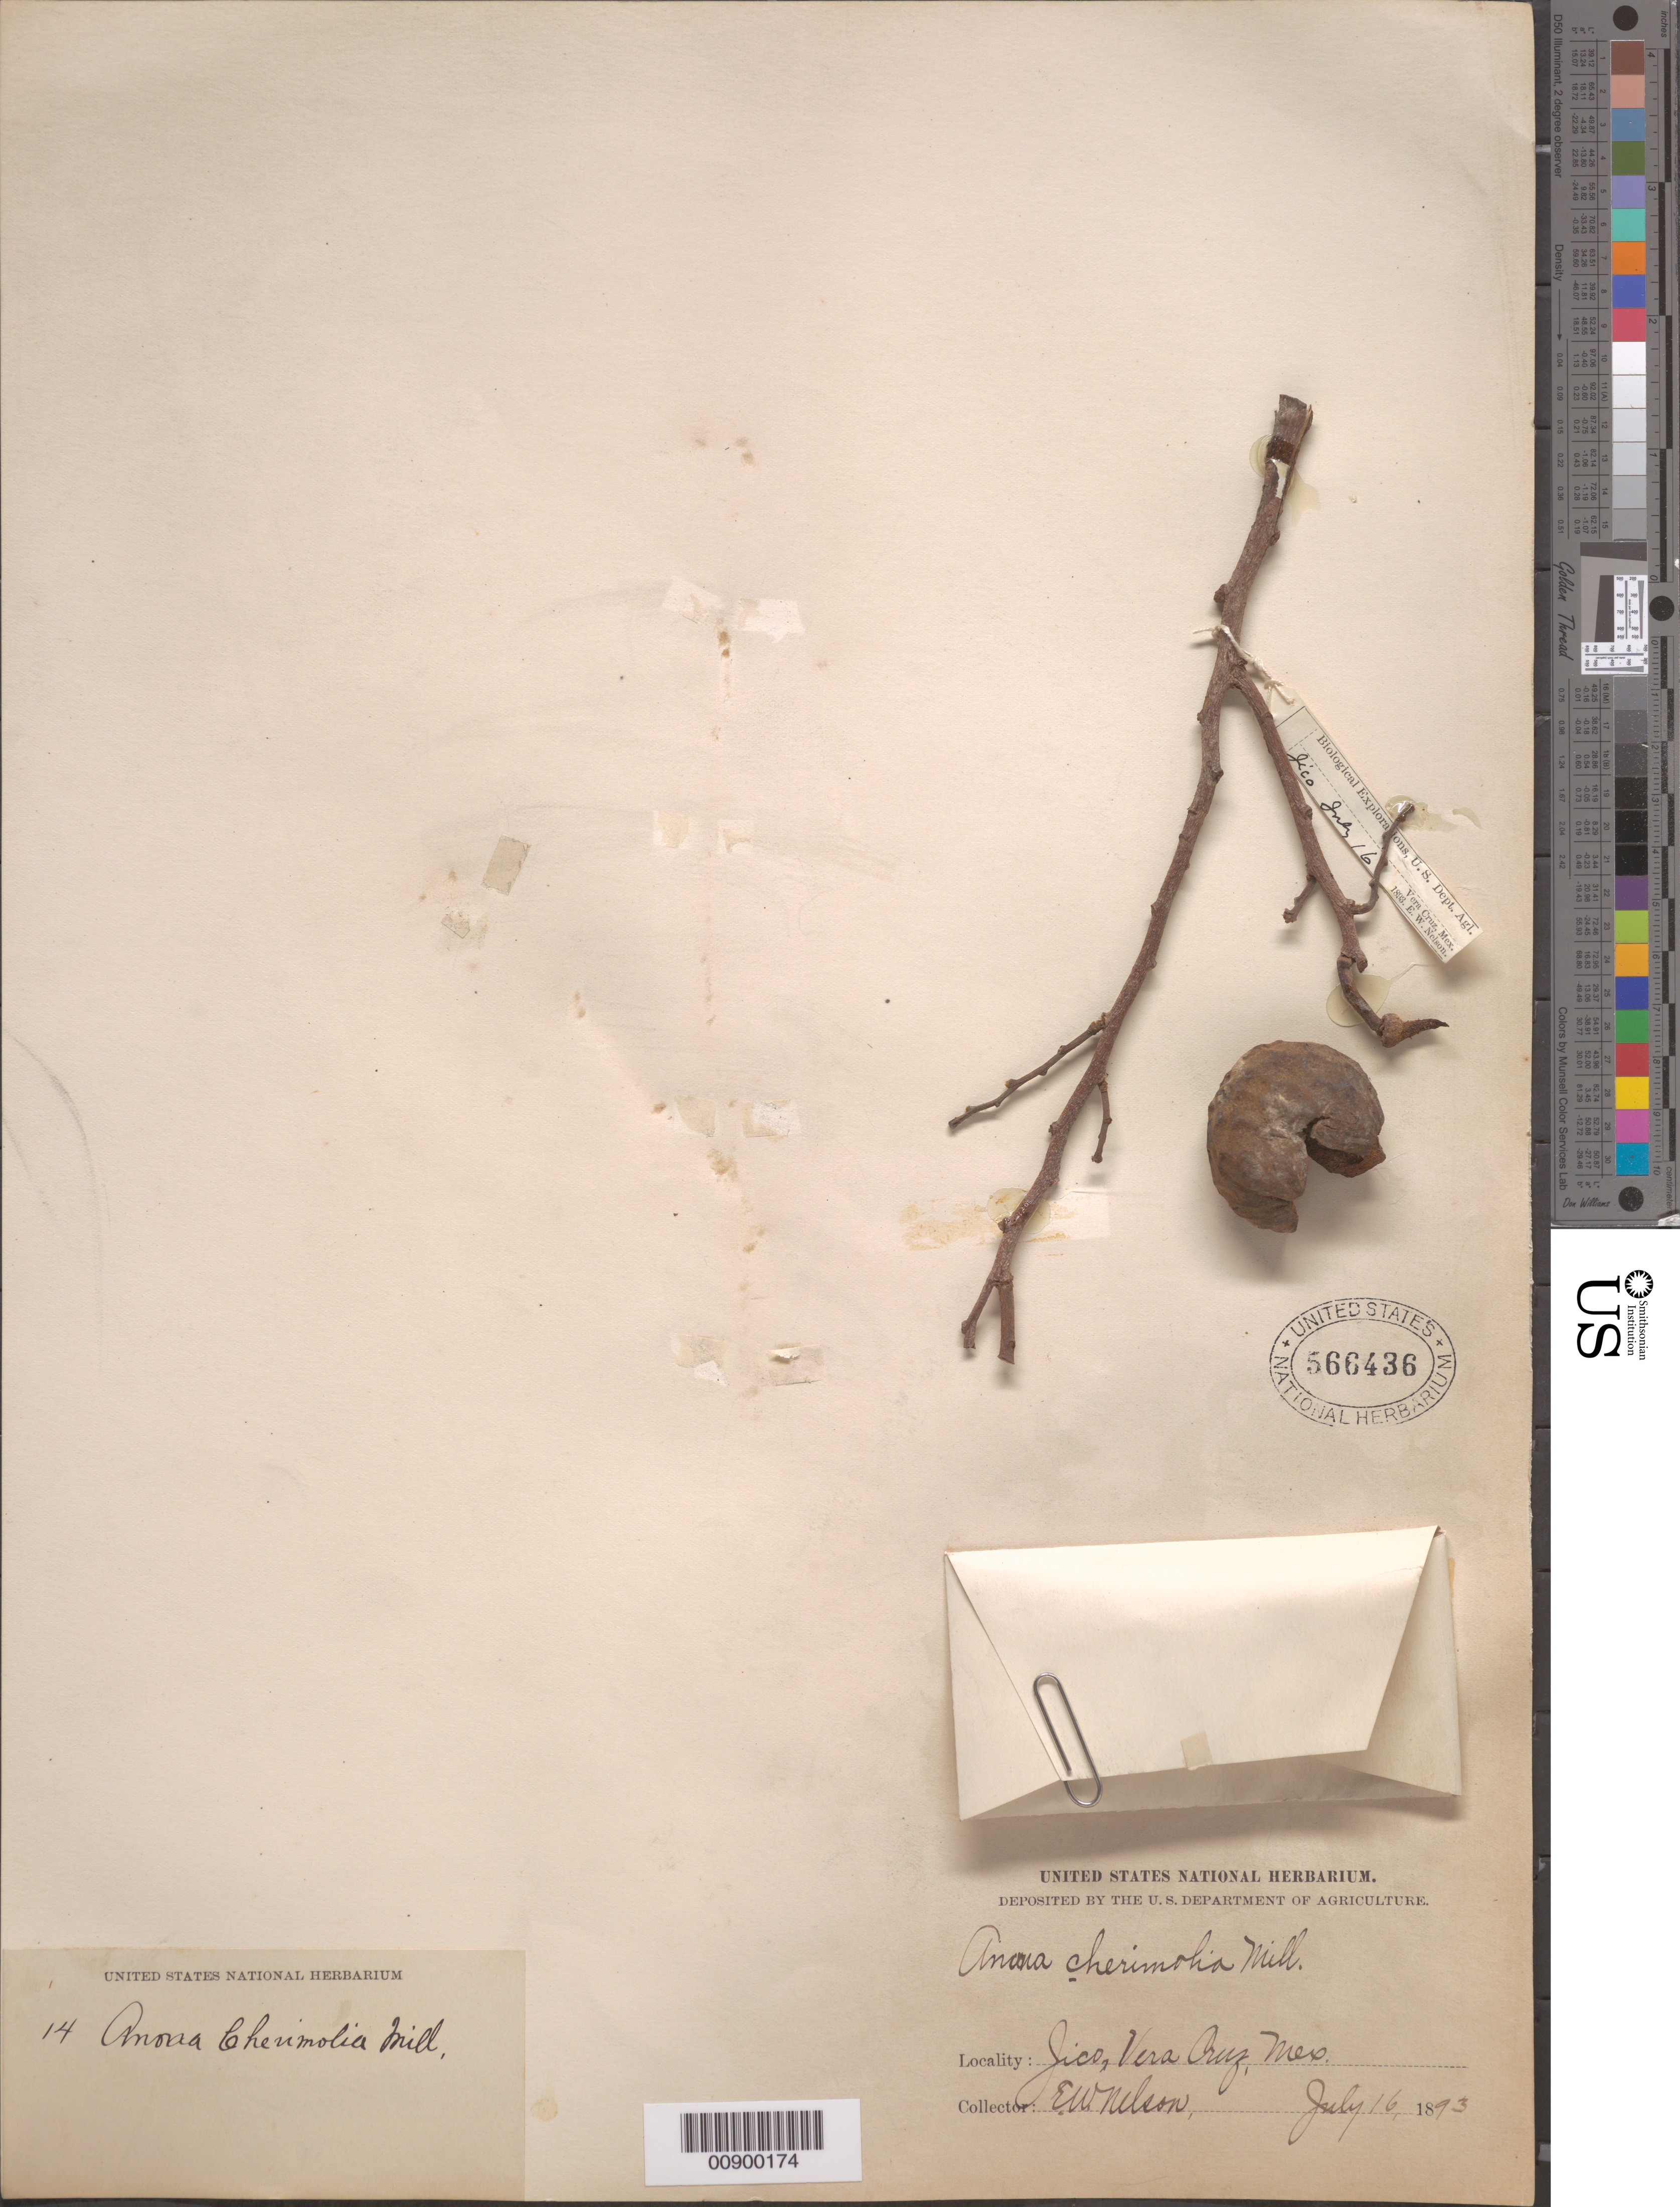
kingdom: Plantae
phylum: Tracheophyta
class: Magnoliopsida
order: Magnoliales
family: Annonaceae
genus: Annona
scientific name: Annona cherimola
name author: Mill.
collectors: E. W. Nelson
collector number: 14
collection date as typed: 16 Jul 1893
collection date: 1893-07-16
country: Mexico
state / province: Veracruz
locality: Jico, Veracruz.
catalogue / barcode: US 566436